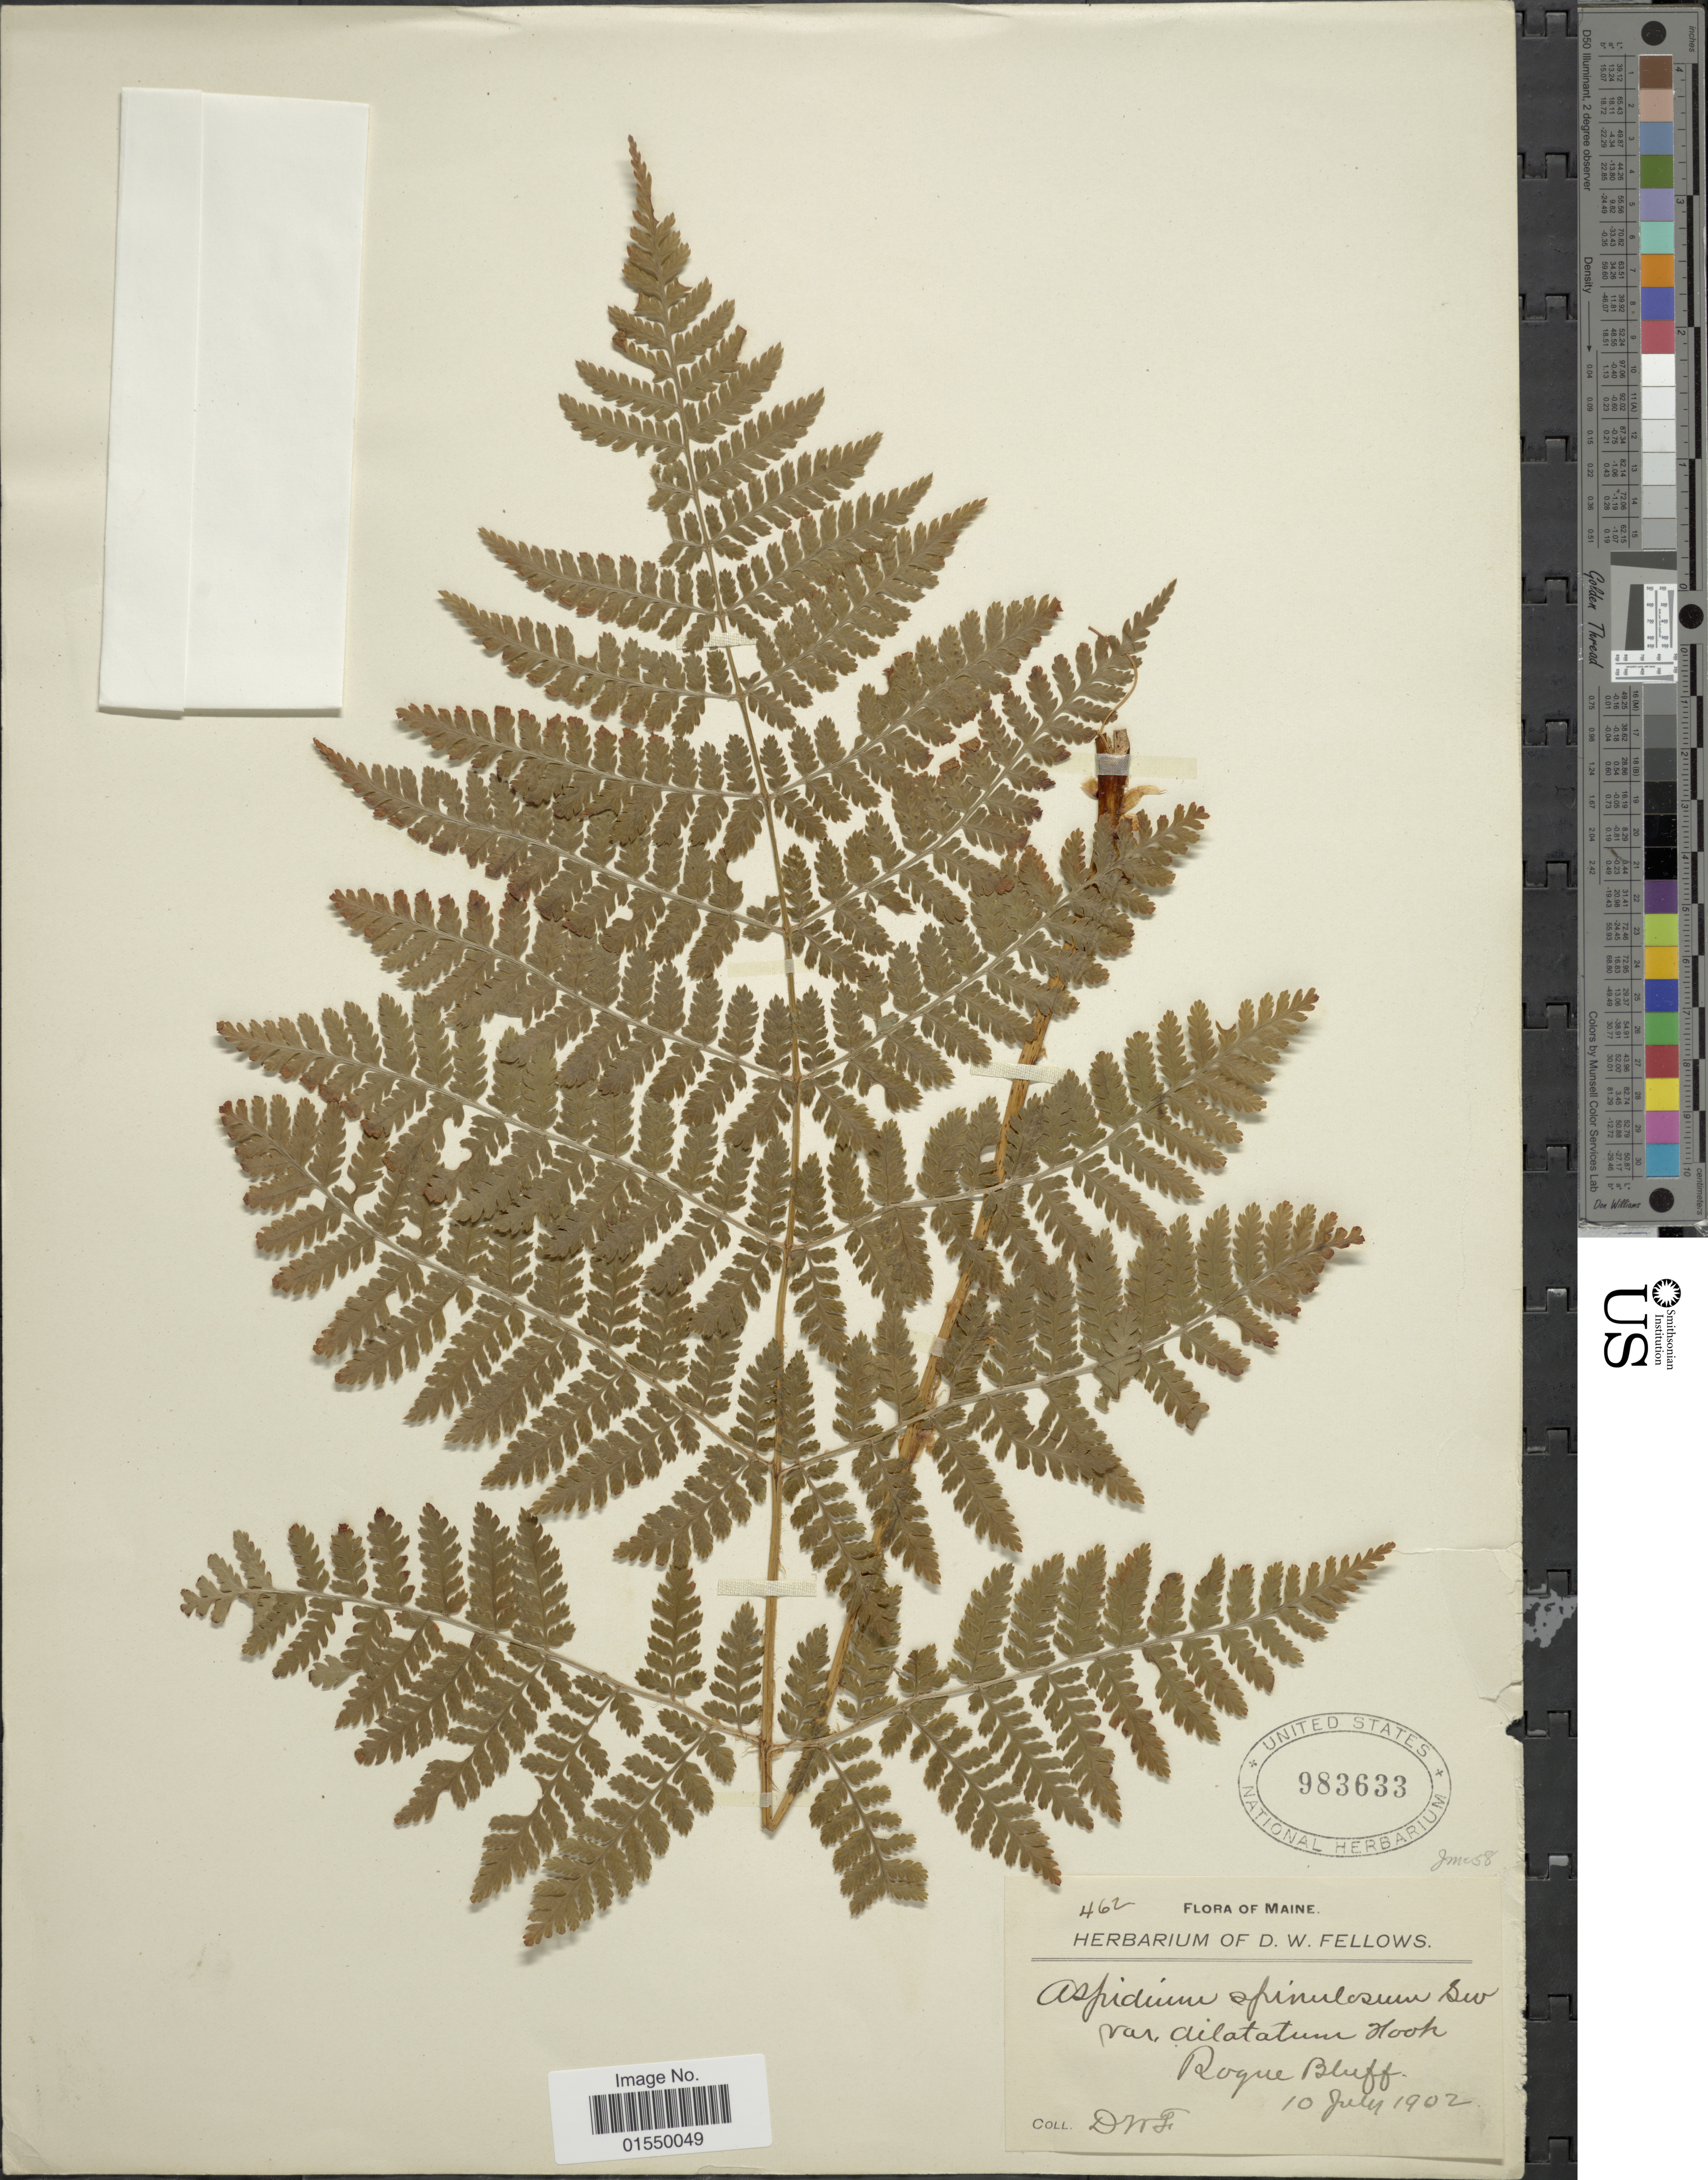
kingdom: Plantae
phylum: Tracheophyta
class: Polypodiopsida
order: Polypodiales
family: Dryopteridaceae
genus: Dryopteris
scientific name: Dryopteris campyloptera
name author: Clarkson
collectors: D. W. Fellows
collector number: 462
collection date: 1902-07-10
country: United States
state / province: Maine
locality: Roque Bluff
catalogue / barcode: US 983633